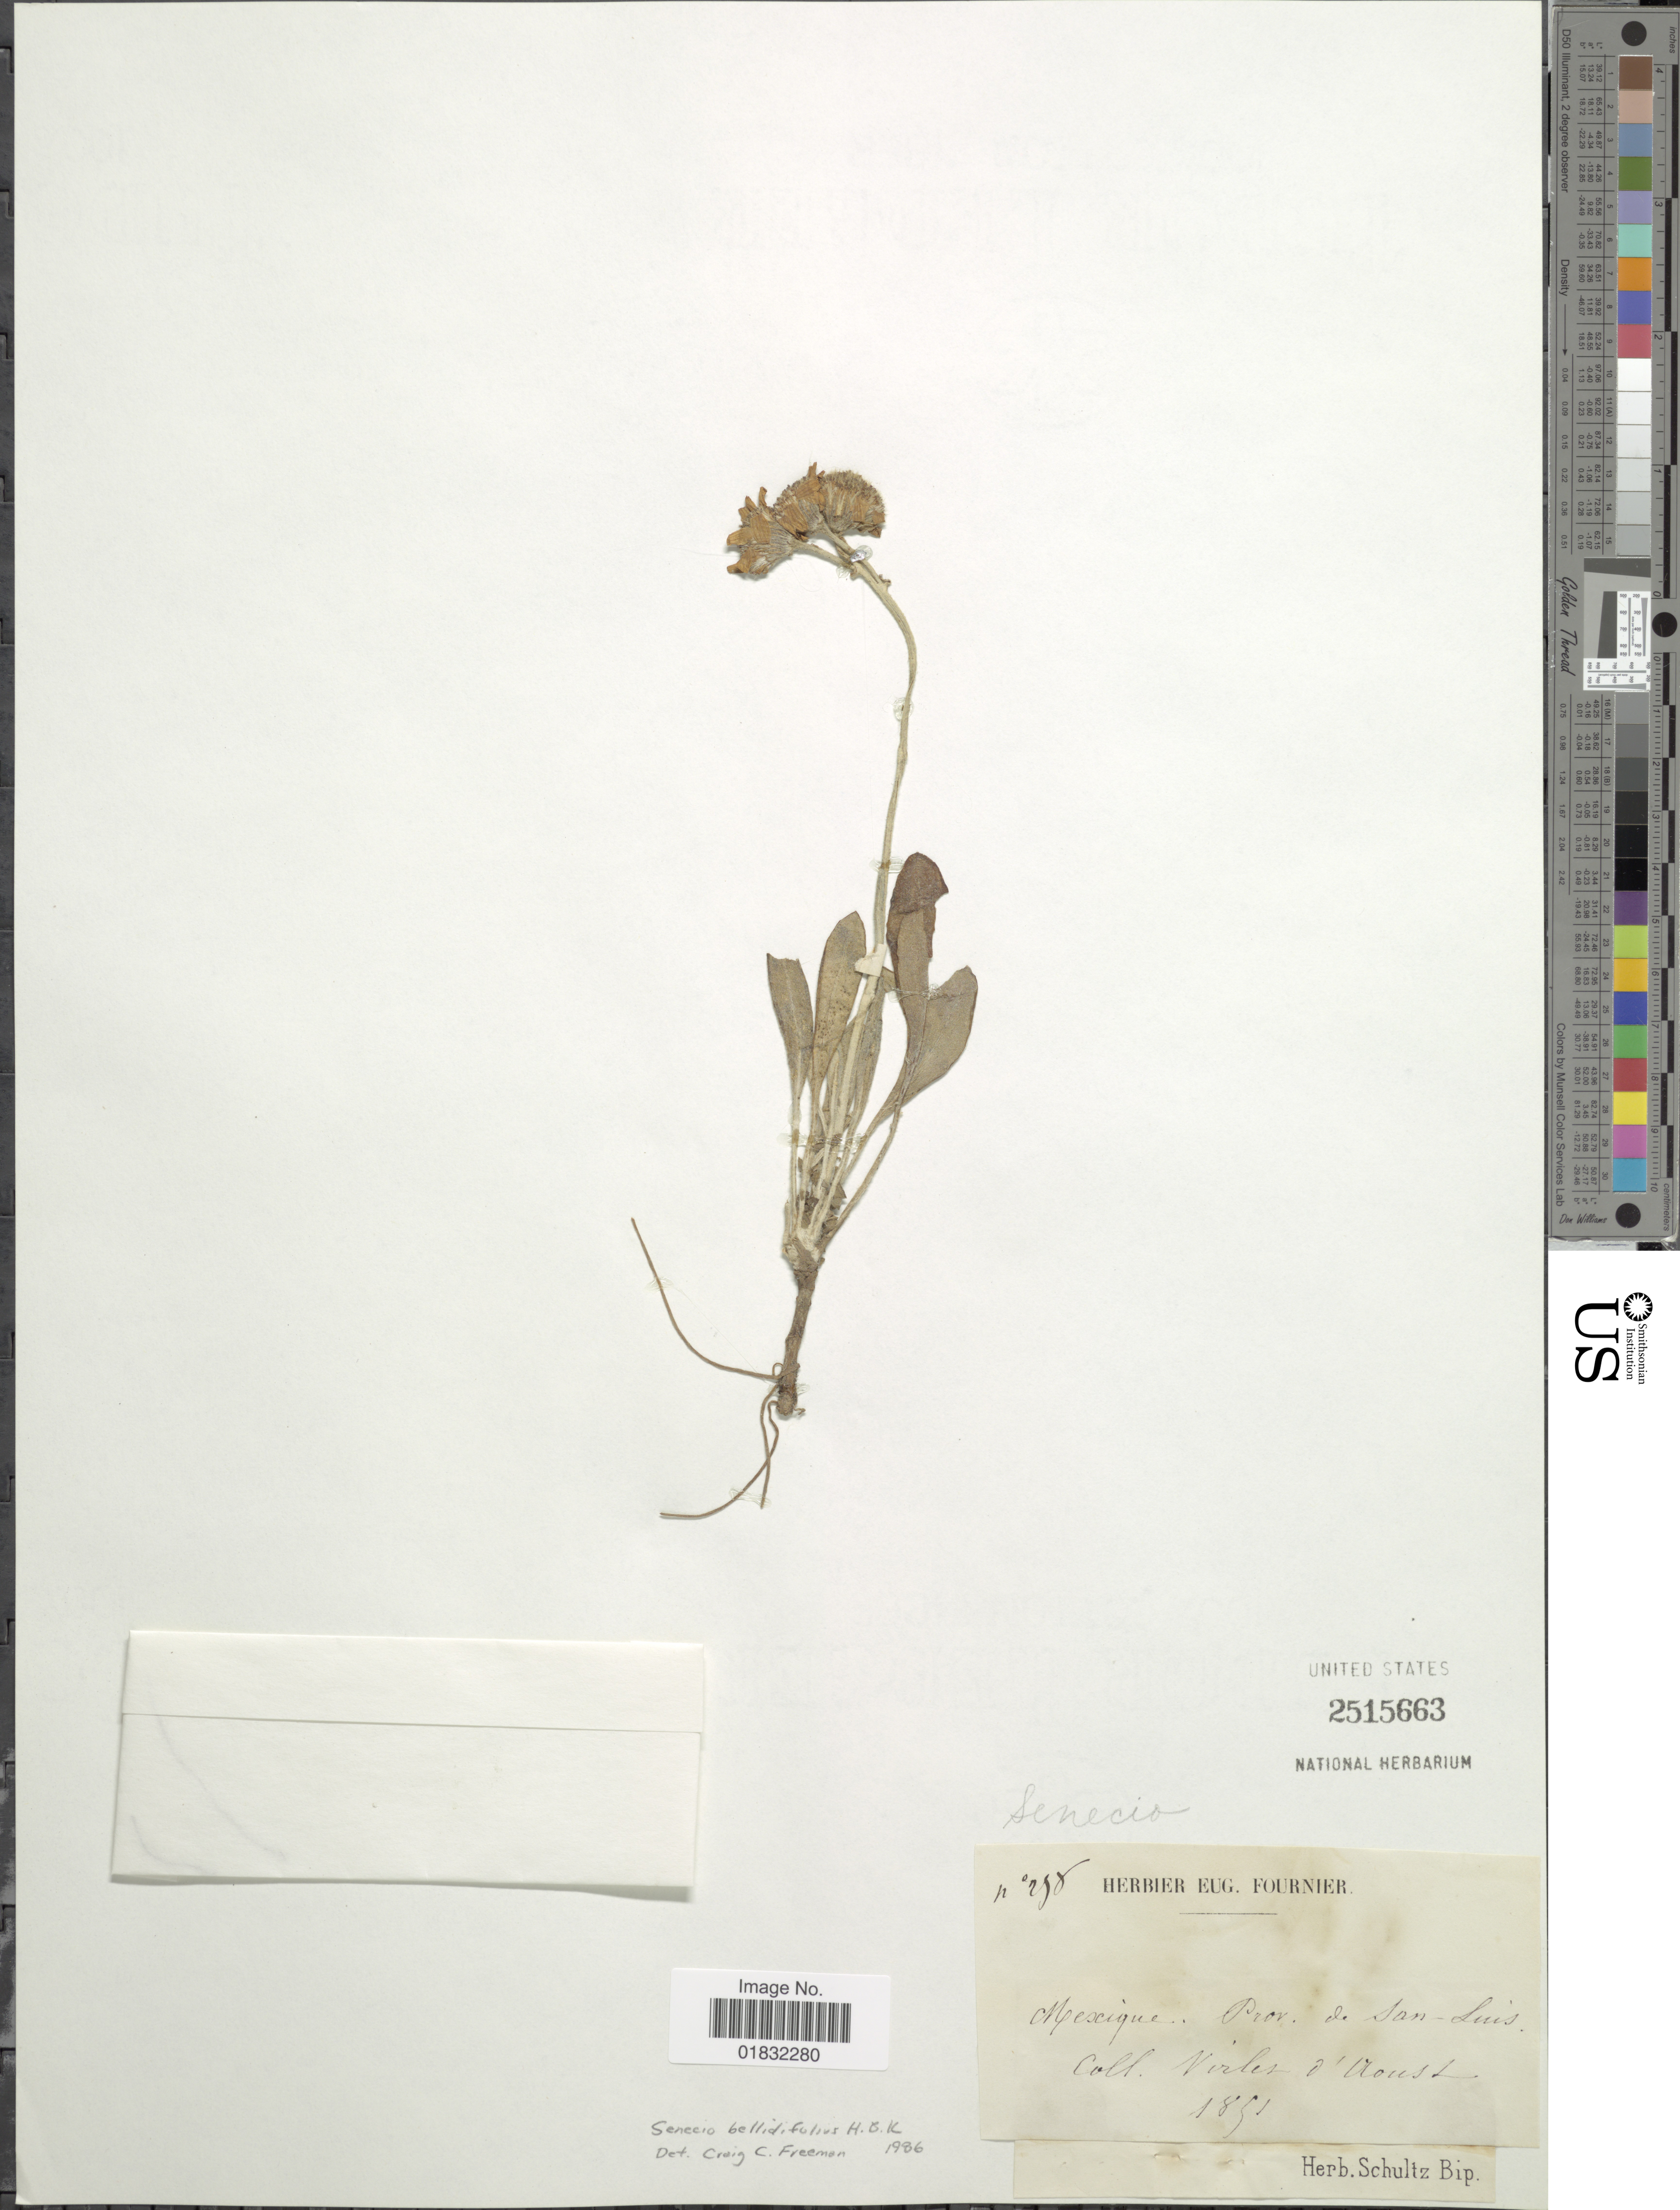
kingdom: Plantae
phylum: Tracheophyta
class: Magnoliopsida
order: Asterales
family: Asteraceae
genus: Packera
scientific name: Packera bellidifolia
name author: (Kunth) W.A. Weber & Á. Löve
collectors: V. D'Aoust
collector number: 298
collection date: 1891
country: Mexico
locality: Prov de San Luis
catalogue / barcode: US 2515663